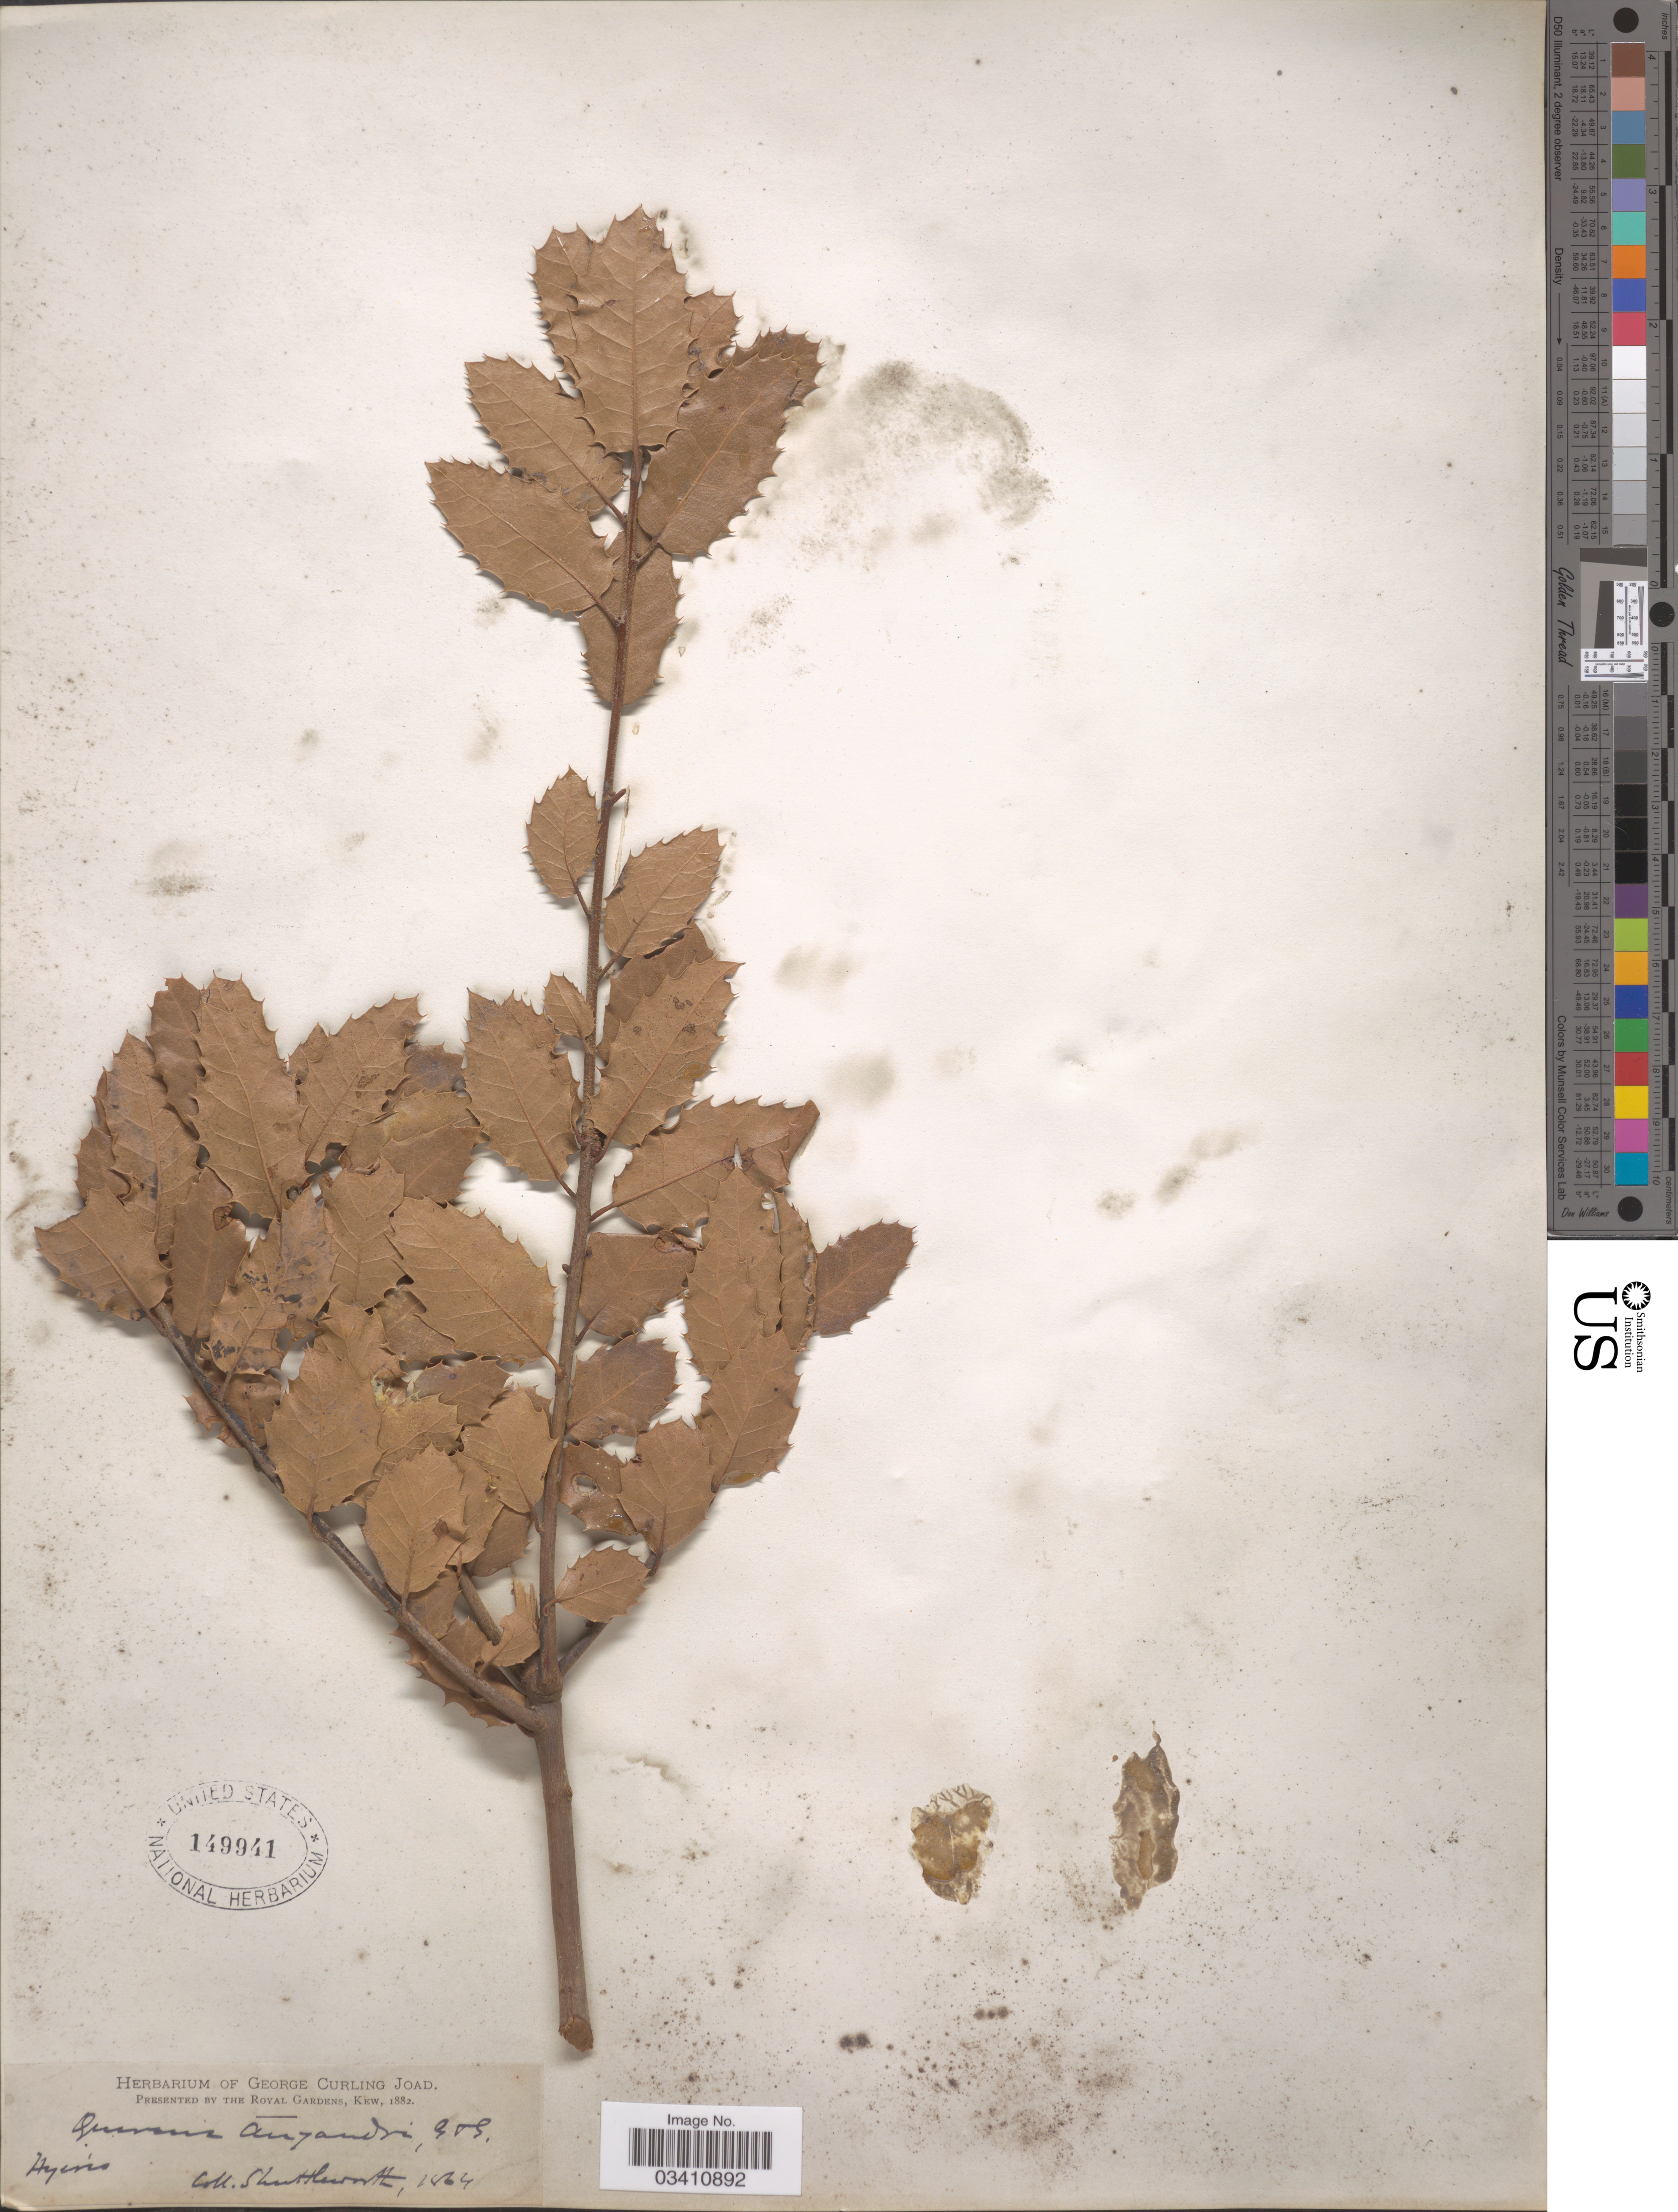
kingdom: Plantae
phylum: Tracheophyta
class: Magnoliopsida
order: Fagales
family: Fagaceae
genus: Quercus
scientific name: Quercus sp.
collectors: Shuttleworth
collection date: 1864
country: France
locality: Hyeres.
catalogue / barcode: US 149941